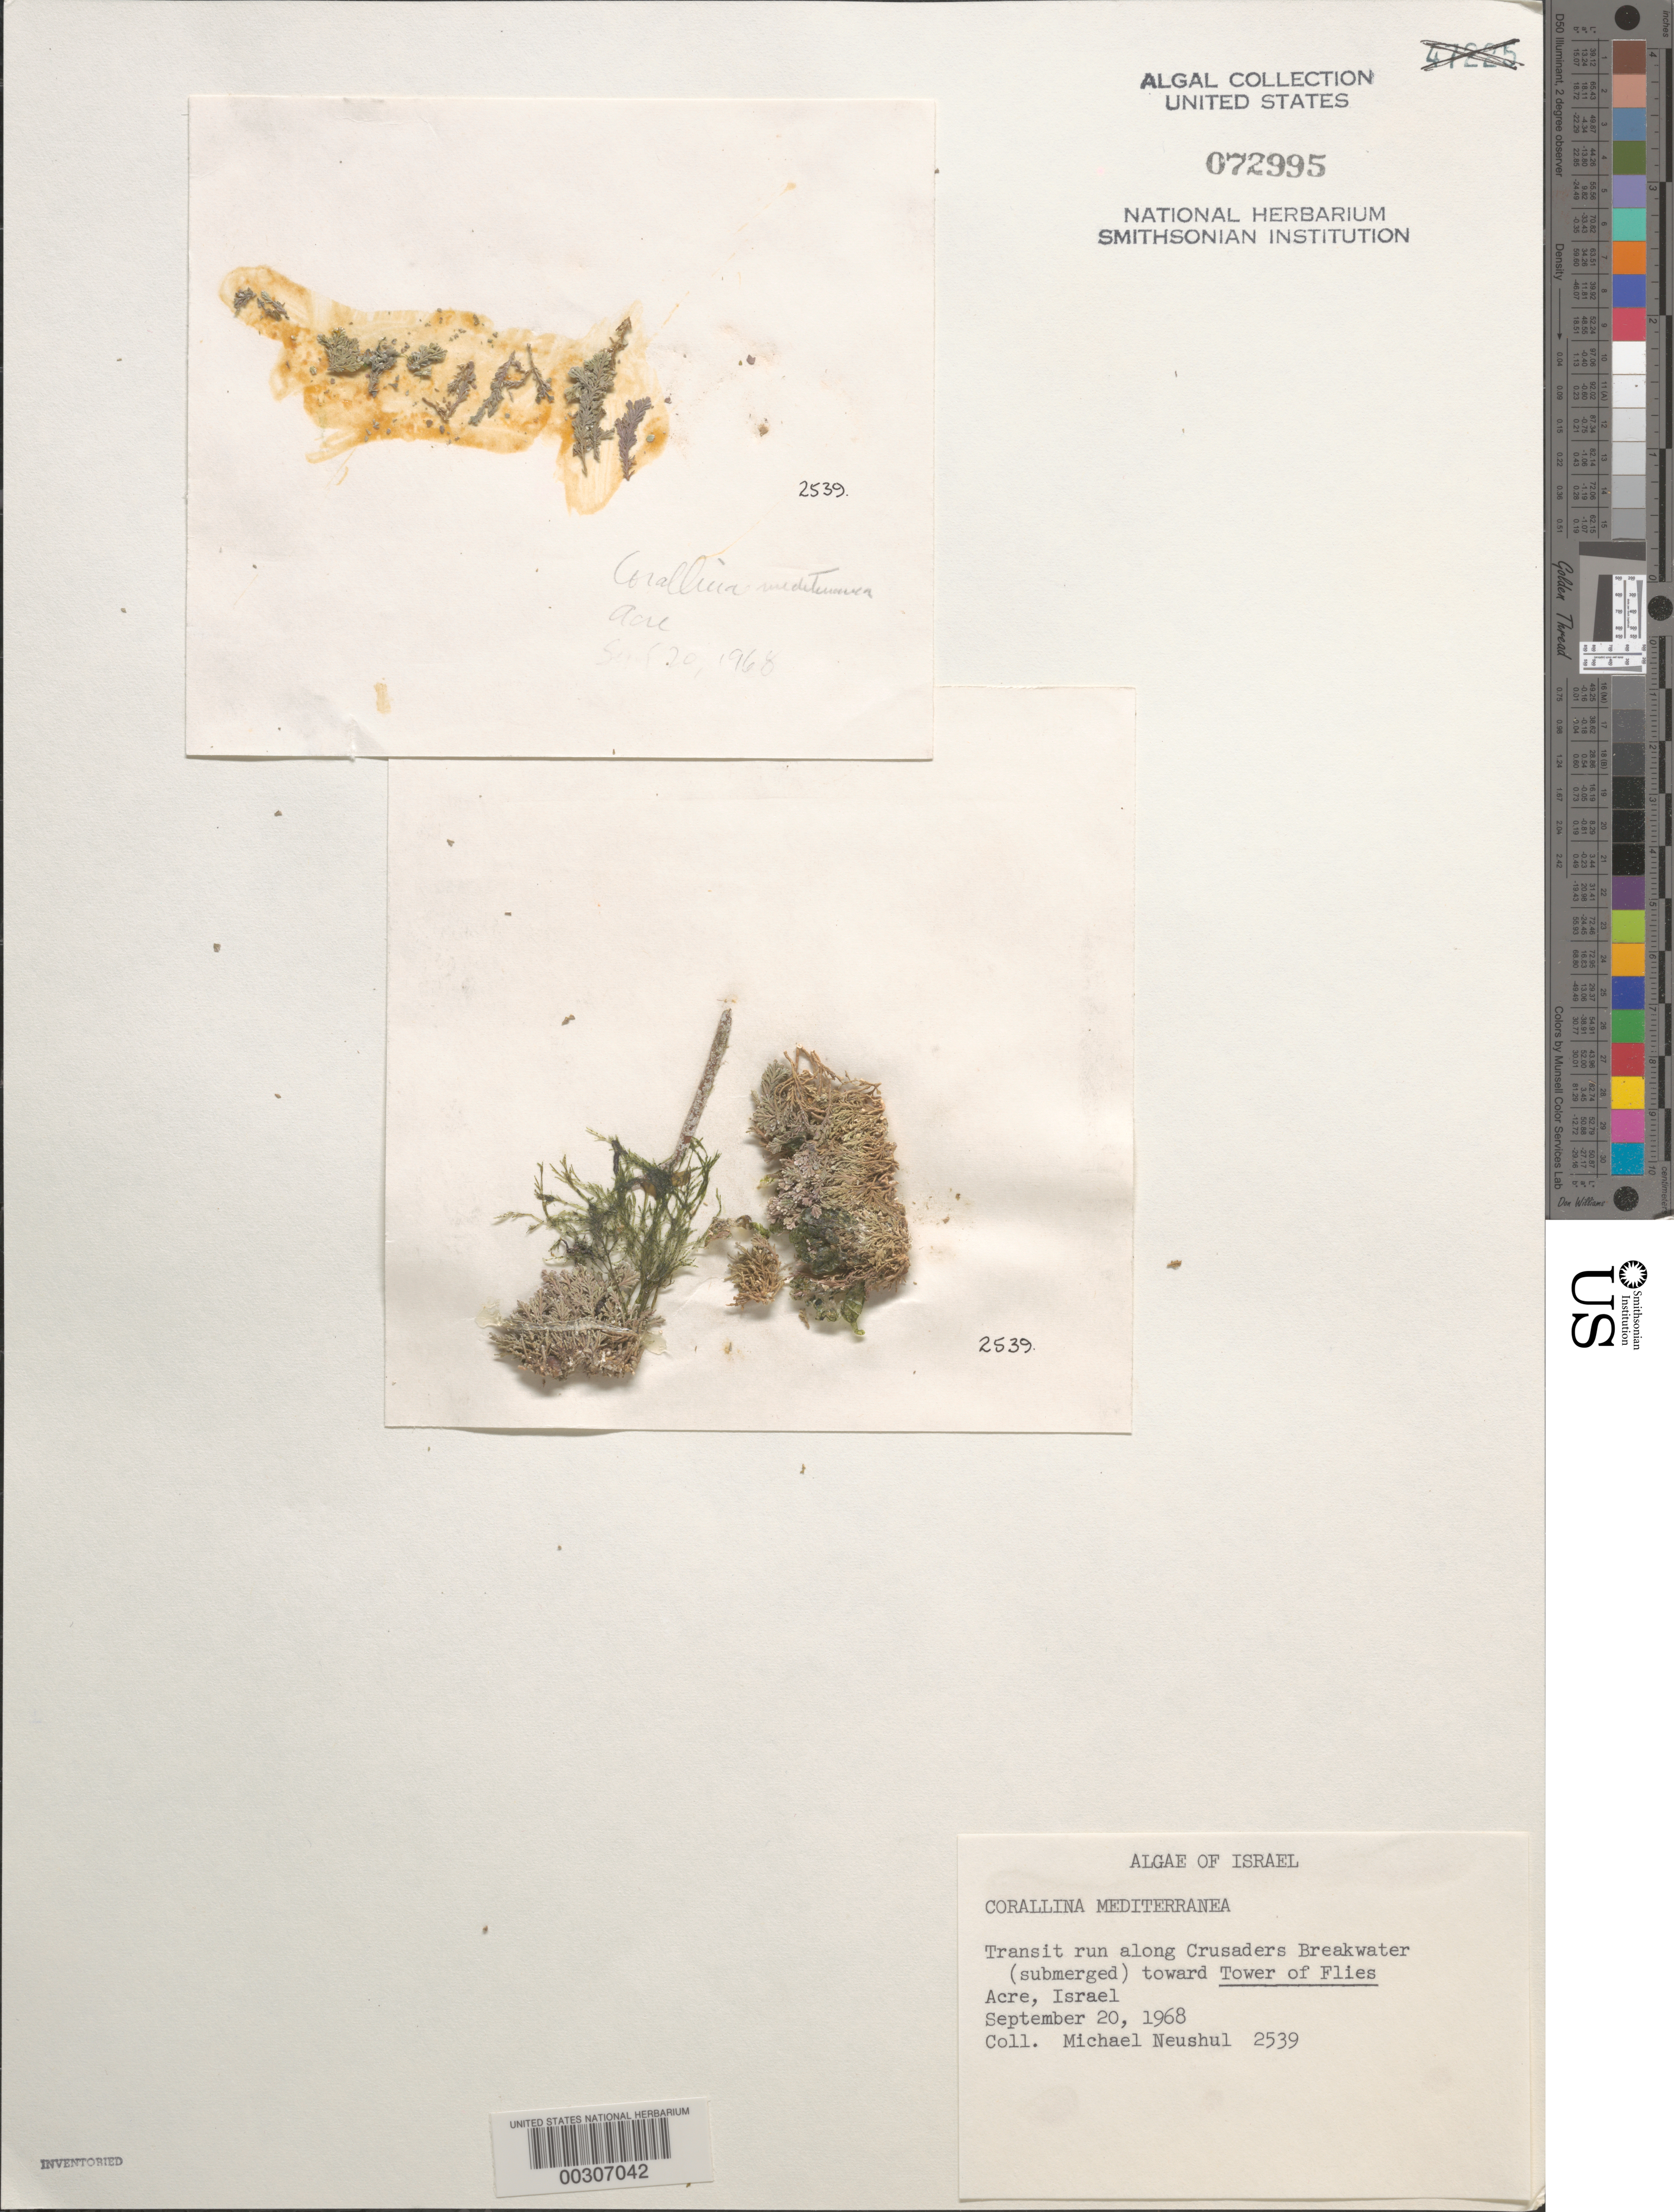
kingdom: Plantae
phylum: Rhodophyta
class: Florideophyceae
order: Corallinales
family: Corallinaceae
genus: Ellisolandia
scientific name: Ellisolandia elongata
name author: (Ellis & Solander) K.R.Hind & G.W. Saunders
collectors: M. Neushul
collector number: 2539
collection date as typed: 20 Sep 1968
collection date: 1968-09-20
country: Israel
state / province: Northern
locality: Crusaders Breakwater toward Tower of Flies, Acre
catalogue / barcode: US 72995